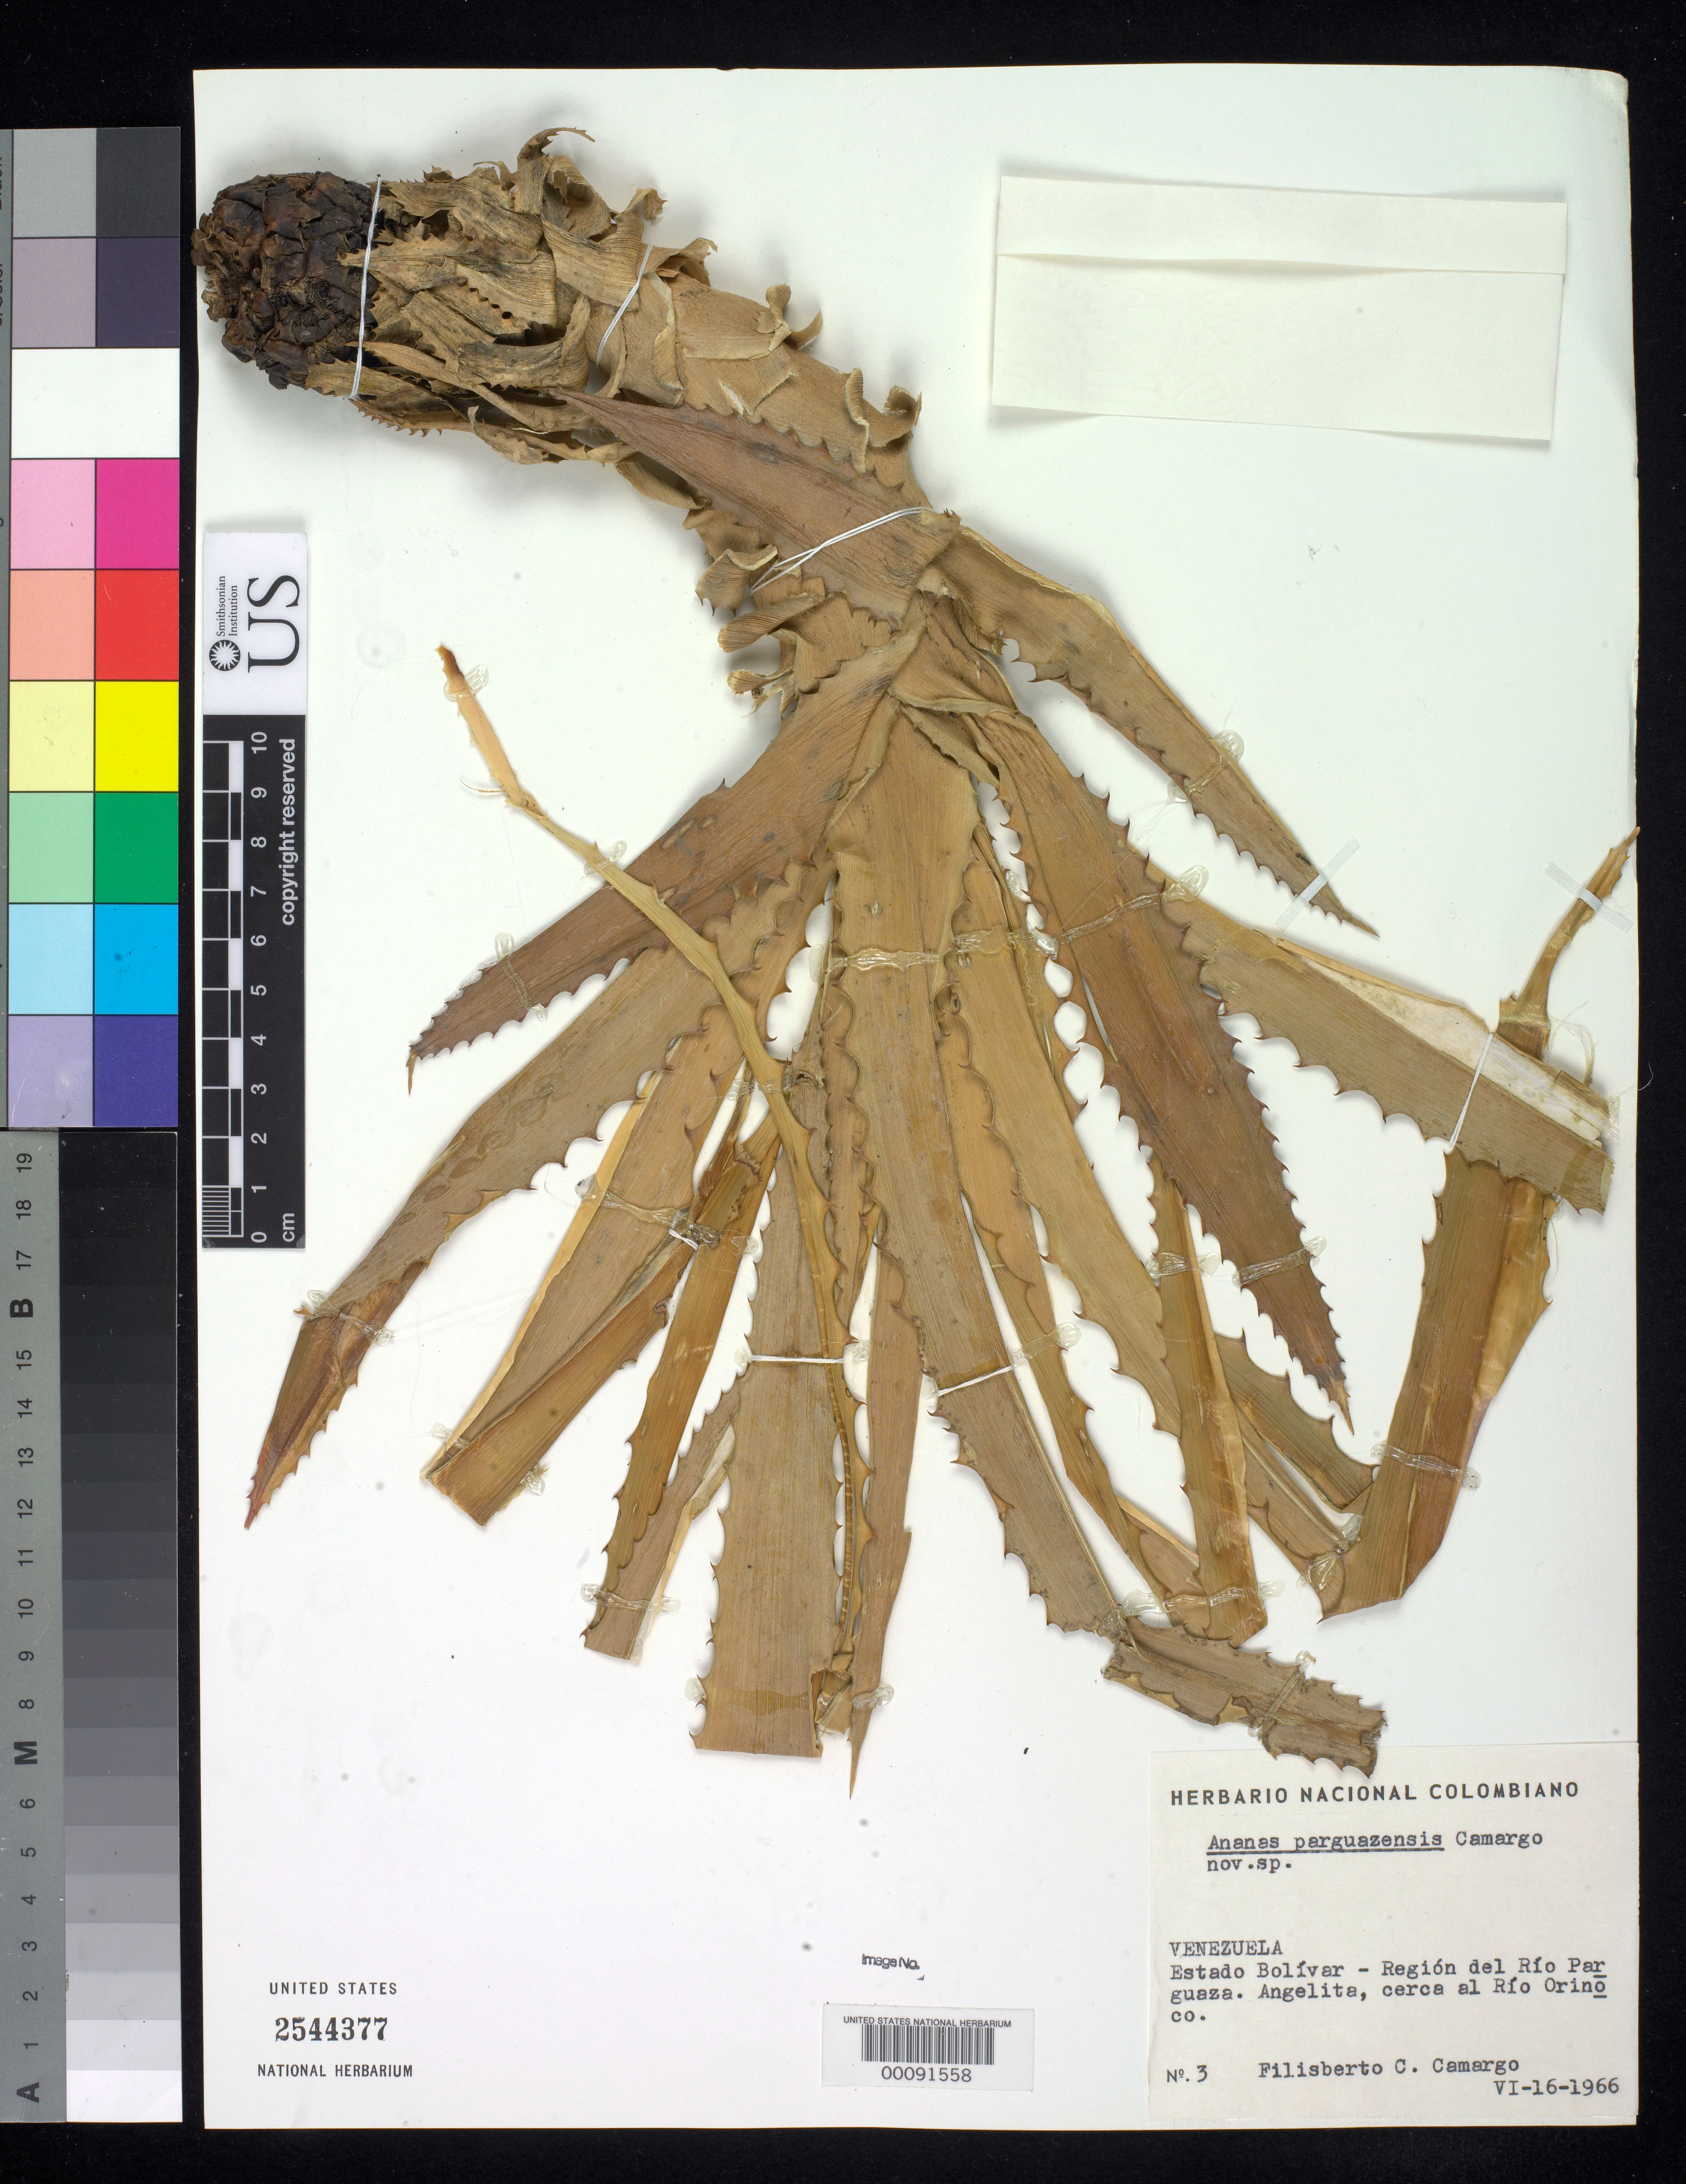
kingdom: Plantae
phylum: Tracheophyta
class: Liliopsida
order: Poales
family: Bromeliaceae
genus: Ananas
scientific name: Ananas parguazensis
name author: Camargo & L.B. Sm.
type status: Isotype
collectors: F. C. Camargo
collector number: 3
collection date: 1966-06-16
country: Venezuela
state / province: Bolivar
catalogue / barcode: US 2544377